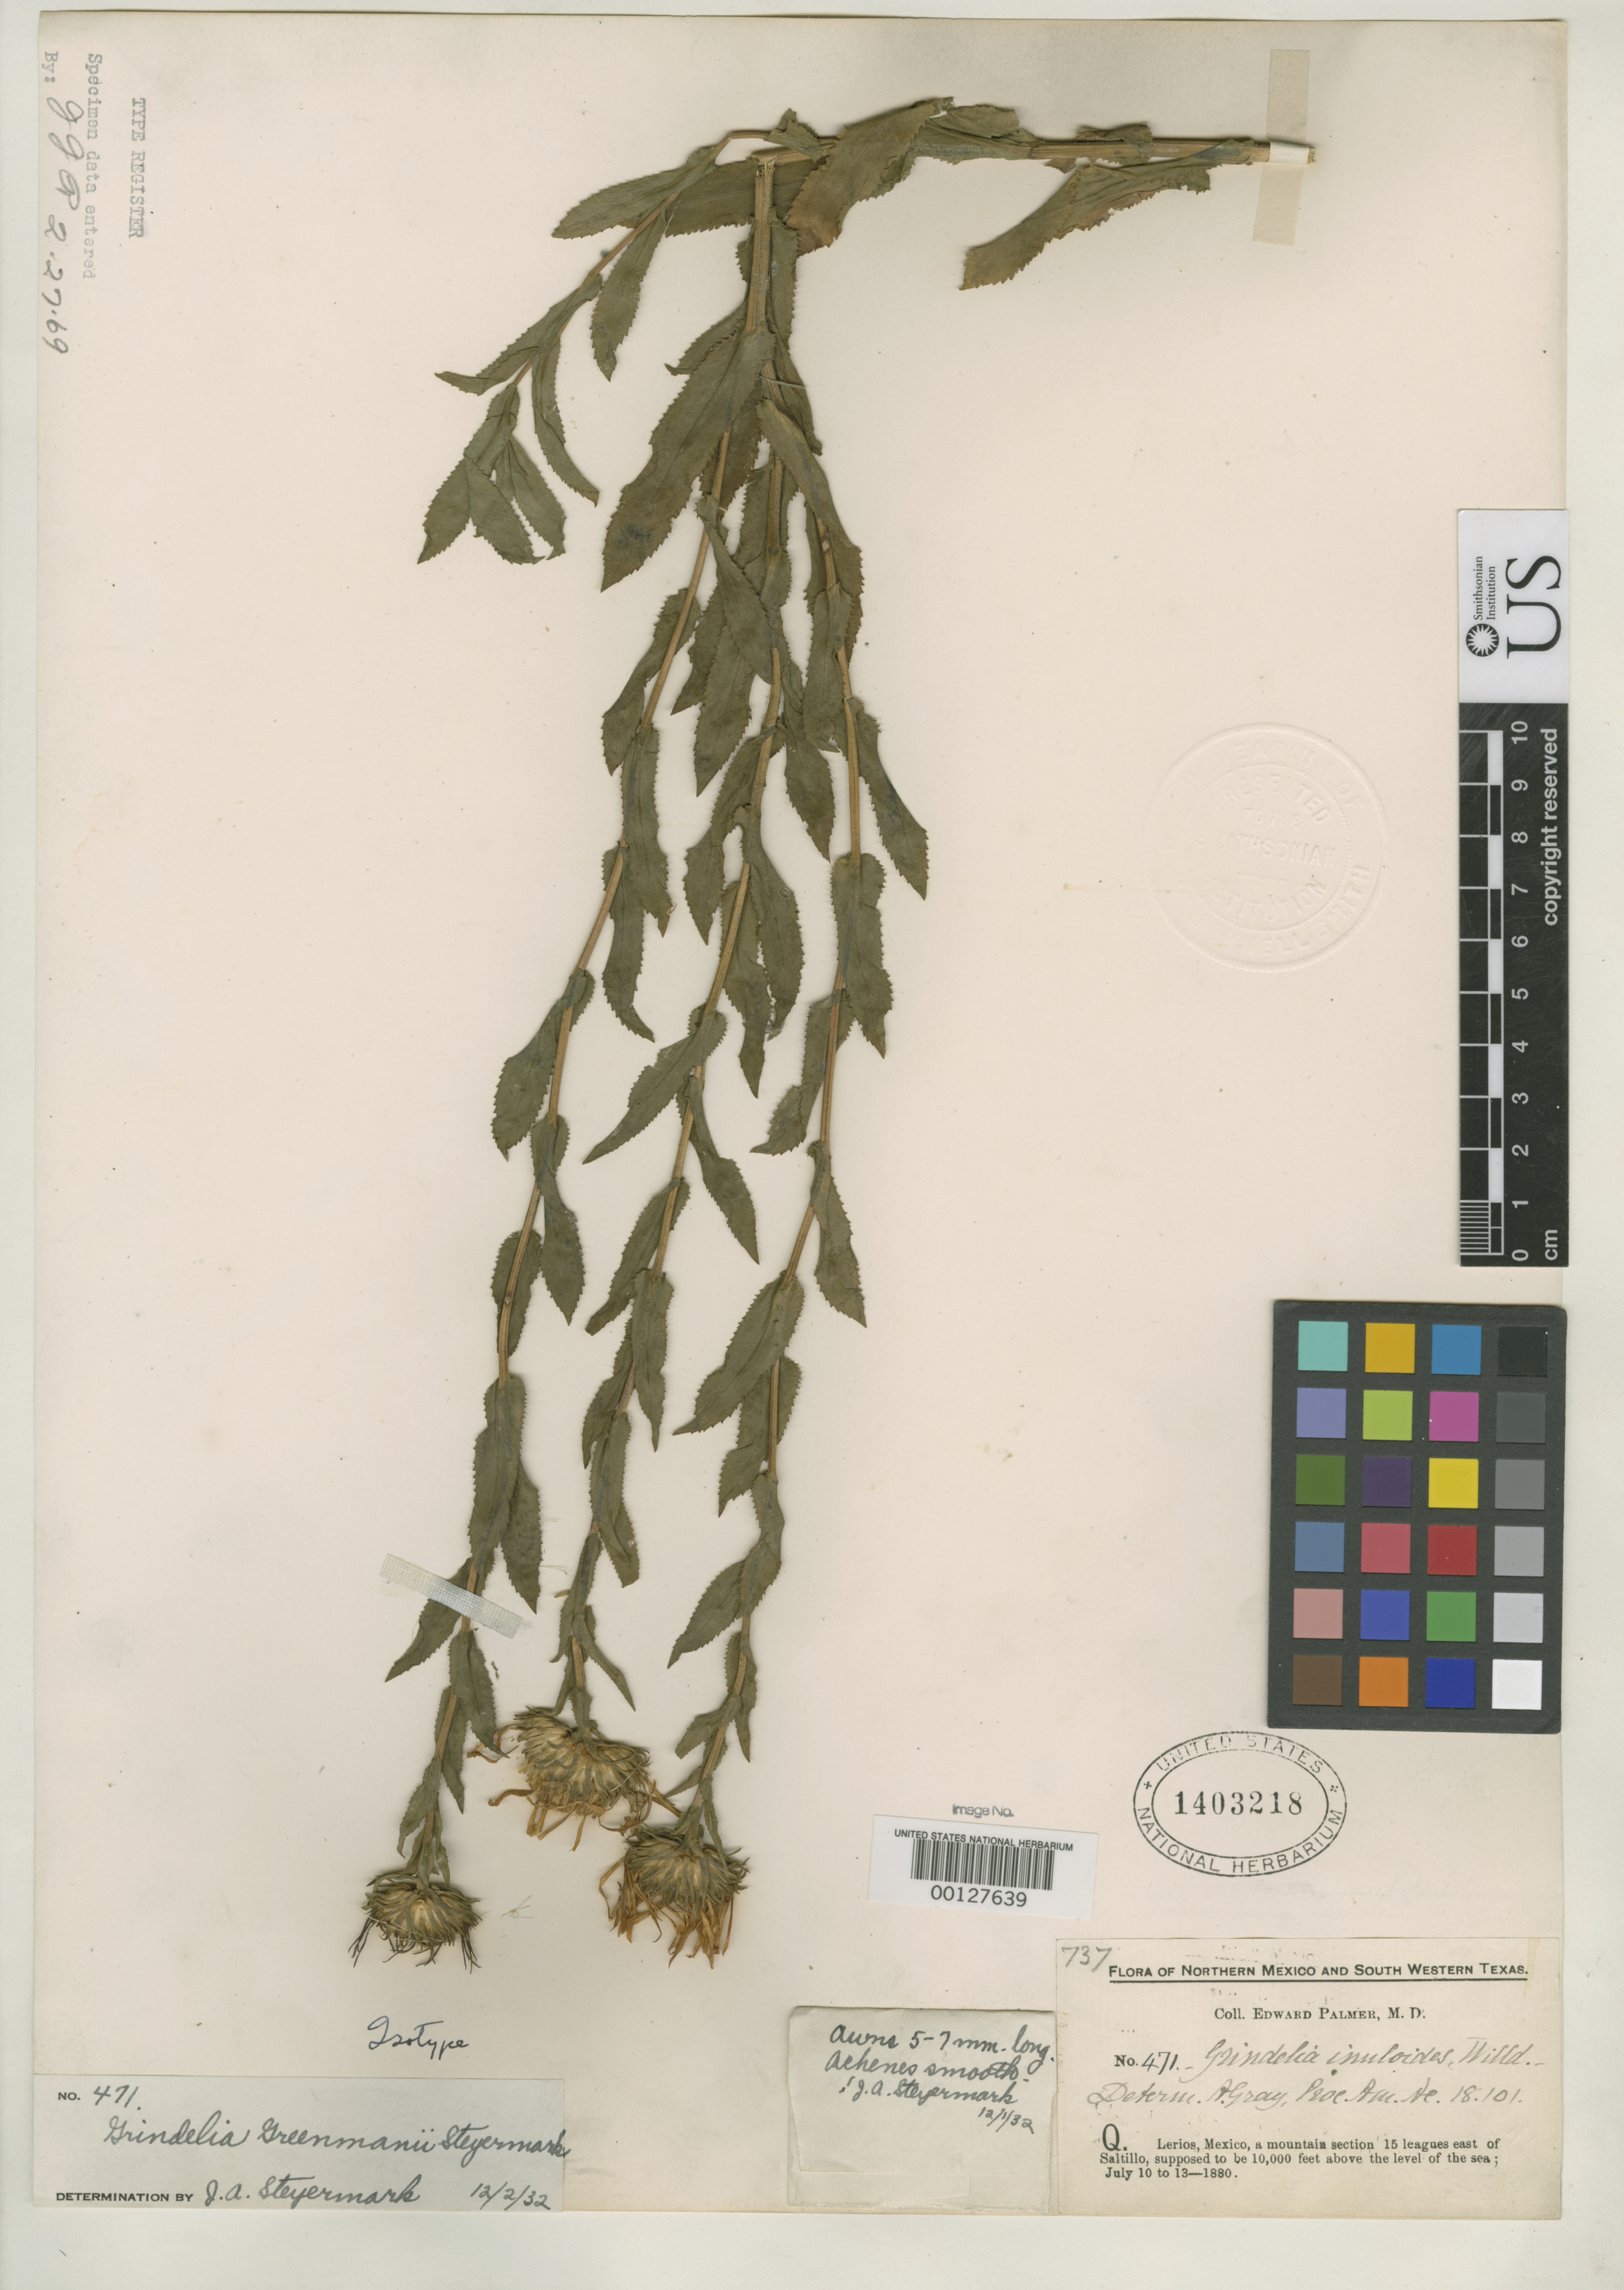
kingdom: Plantae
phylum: Tracheophyta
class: Magnoliopsida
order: Asterales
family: Asteraceae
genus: Grindelia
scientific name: Grindelia greenmanii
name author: Steyerm.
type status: Isotype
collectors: E. Palmer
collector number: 471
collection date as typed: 10 Jul 1880 to 13 Jul 1880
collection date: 1880-07-10/1880-07-13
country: Mexico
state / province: Coahuila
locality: Lerios.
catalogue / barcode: US 1403218